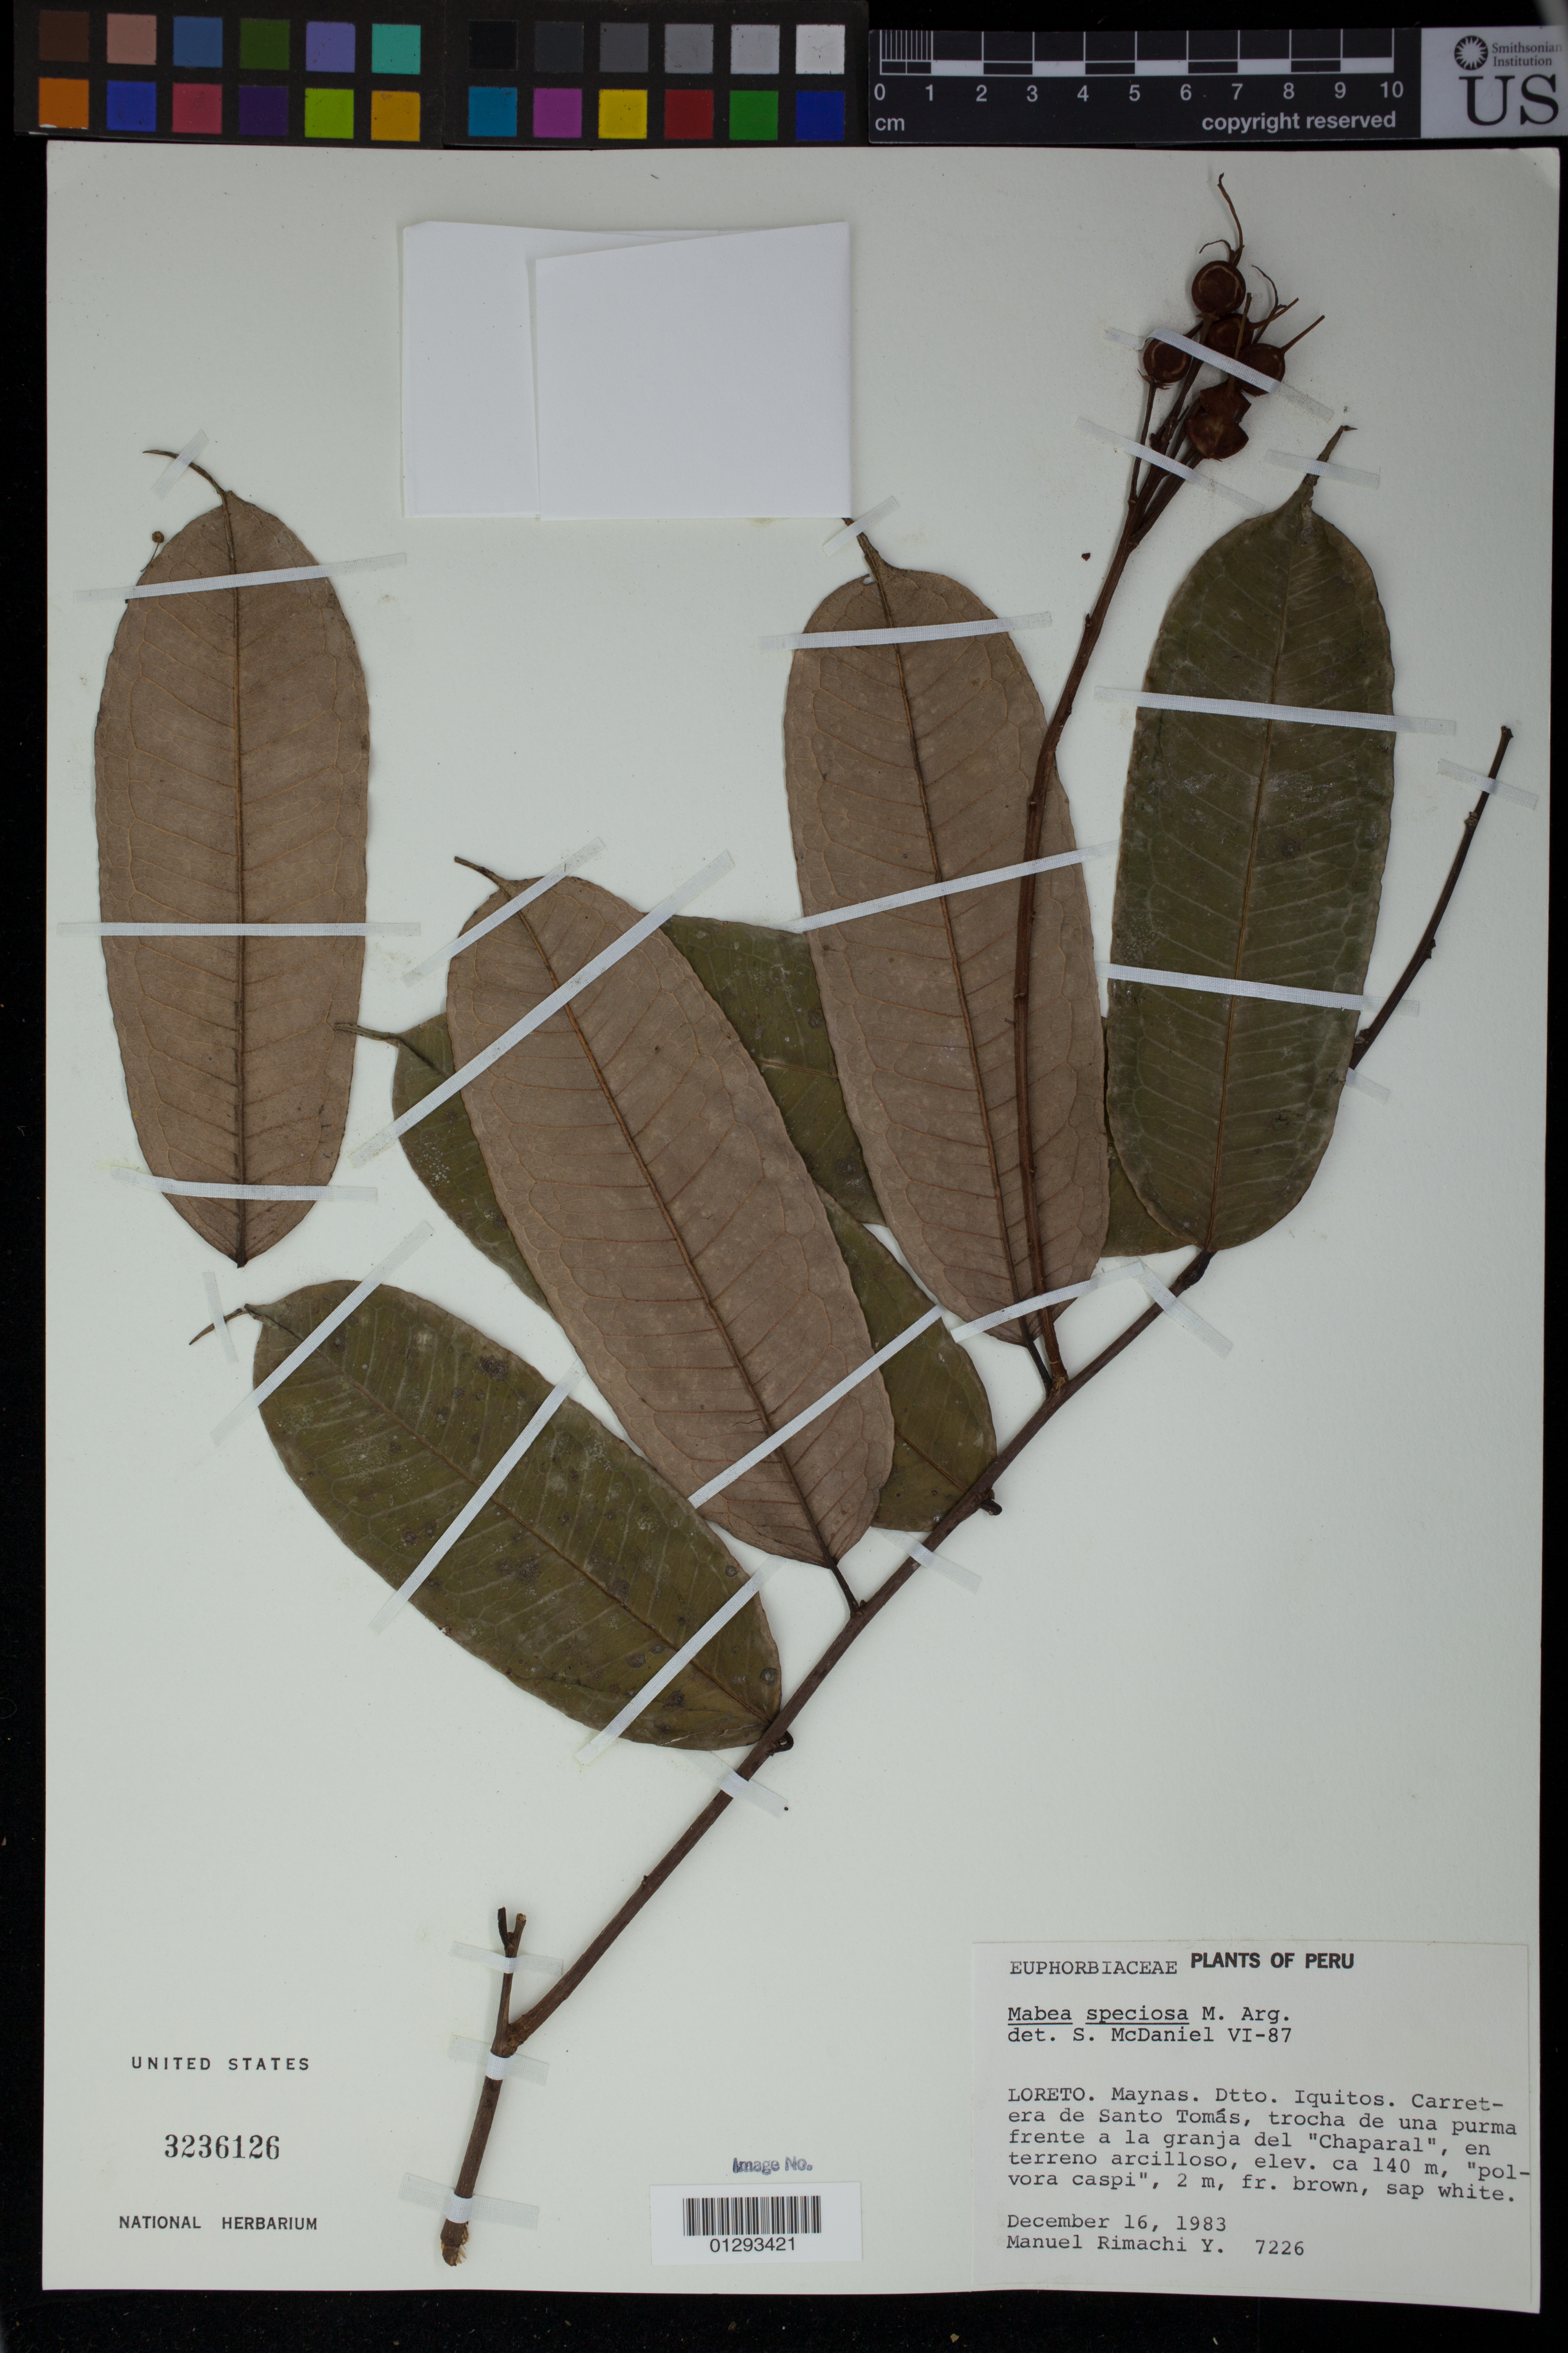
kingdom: Plantae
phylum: Tracheophyta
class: Magnoliopsida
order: Malpighiales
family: Euphorbiaceae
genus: Mabea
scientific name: Mabea speciosa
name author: Müll. Arg.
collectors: M. Rimachi Y.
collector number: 7226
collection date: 1983-12-16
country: Peru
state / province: Loreto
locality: Maynas. Dtto. Iquitos. Carretera de Santo Tomas, troche de una purma frente a la granja del "Chaparal"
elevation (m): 140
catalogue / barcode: US 3236126